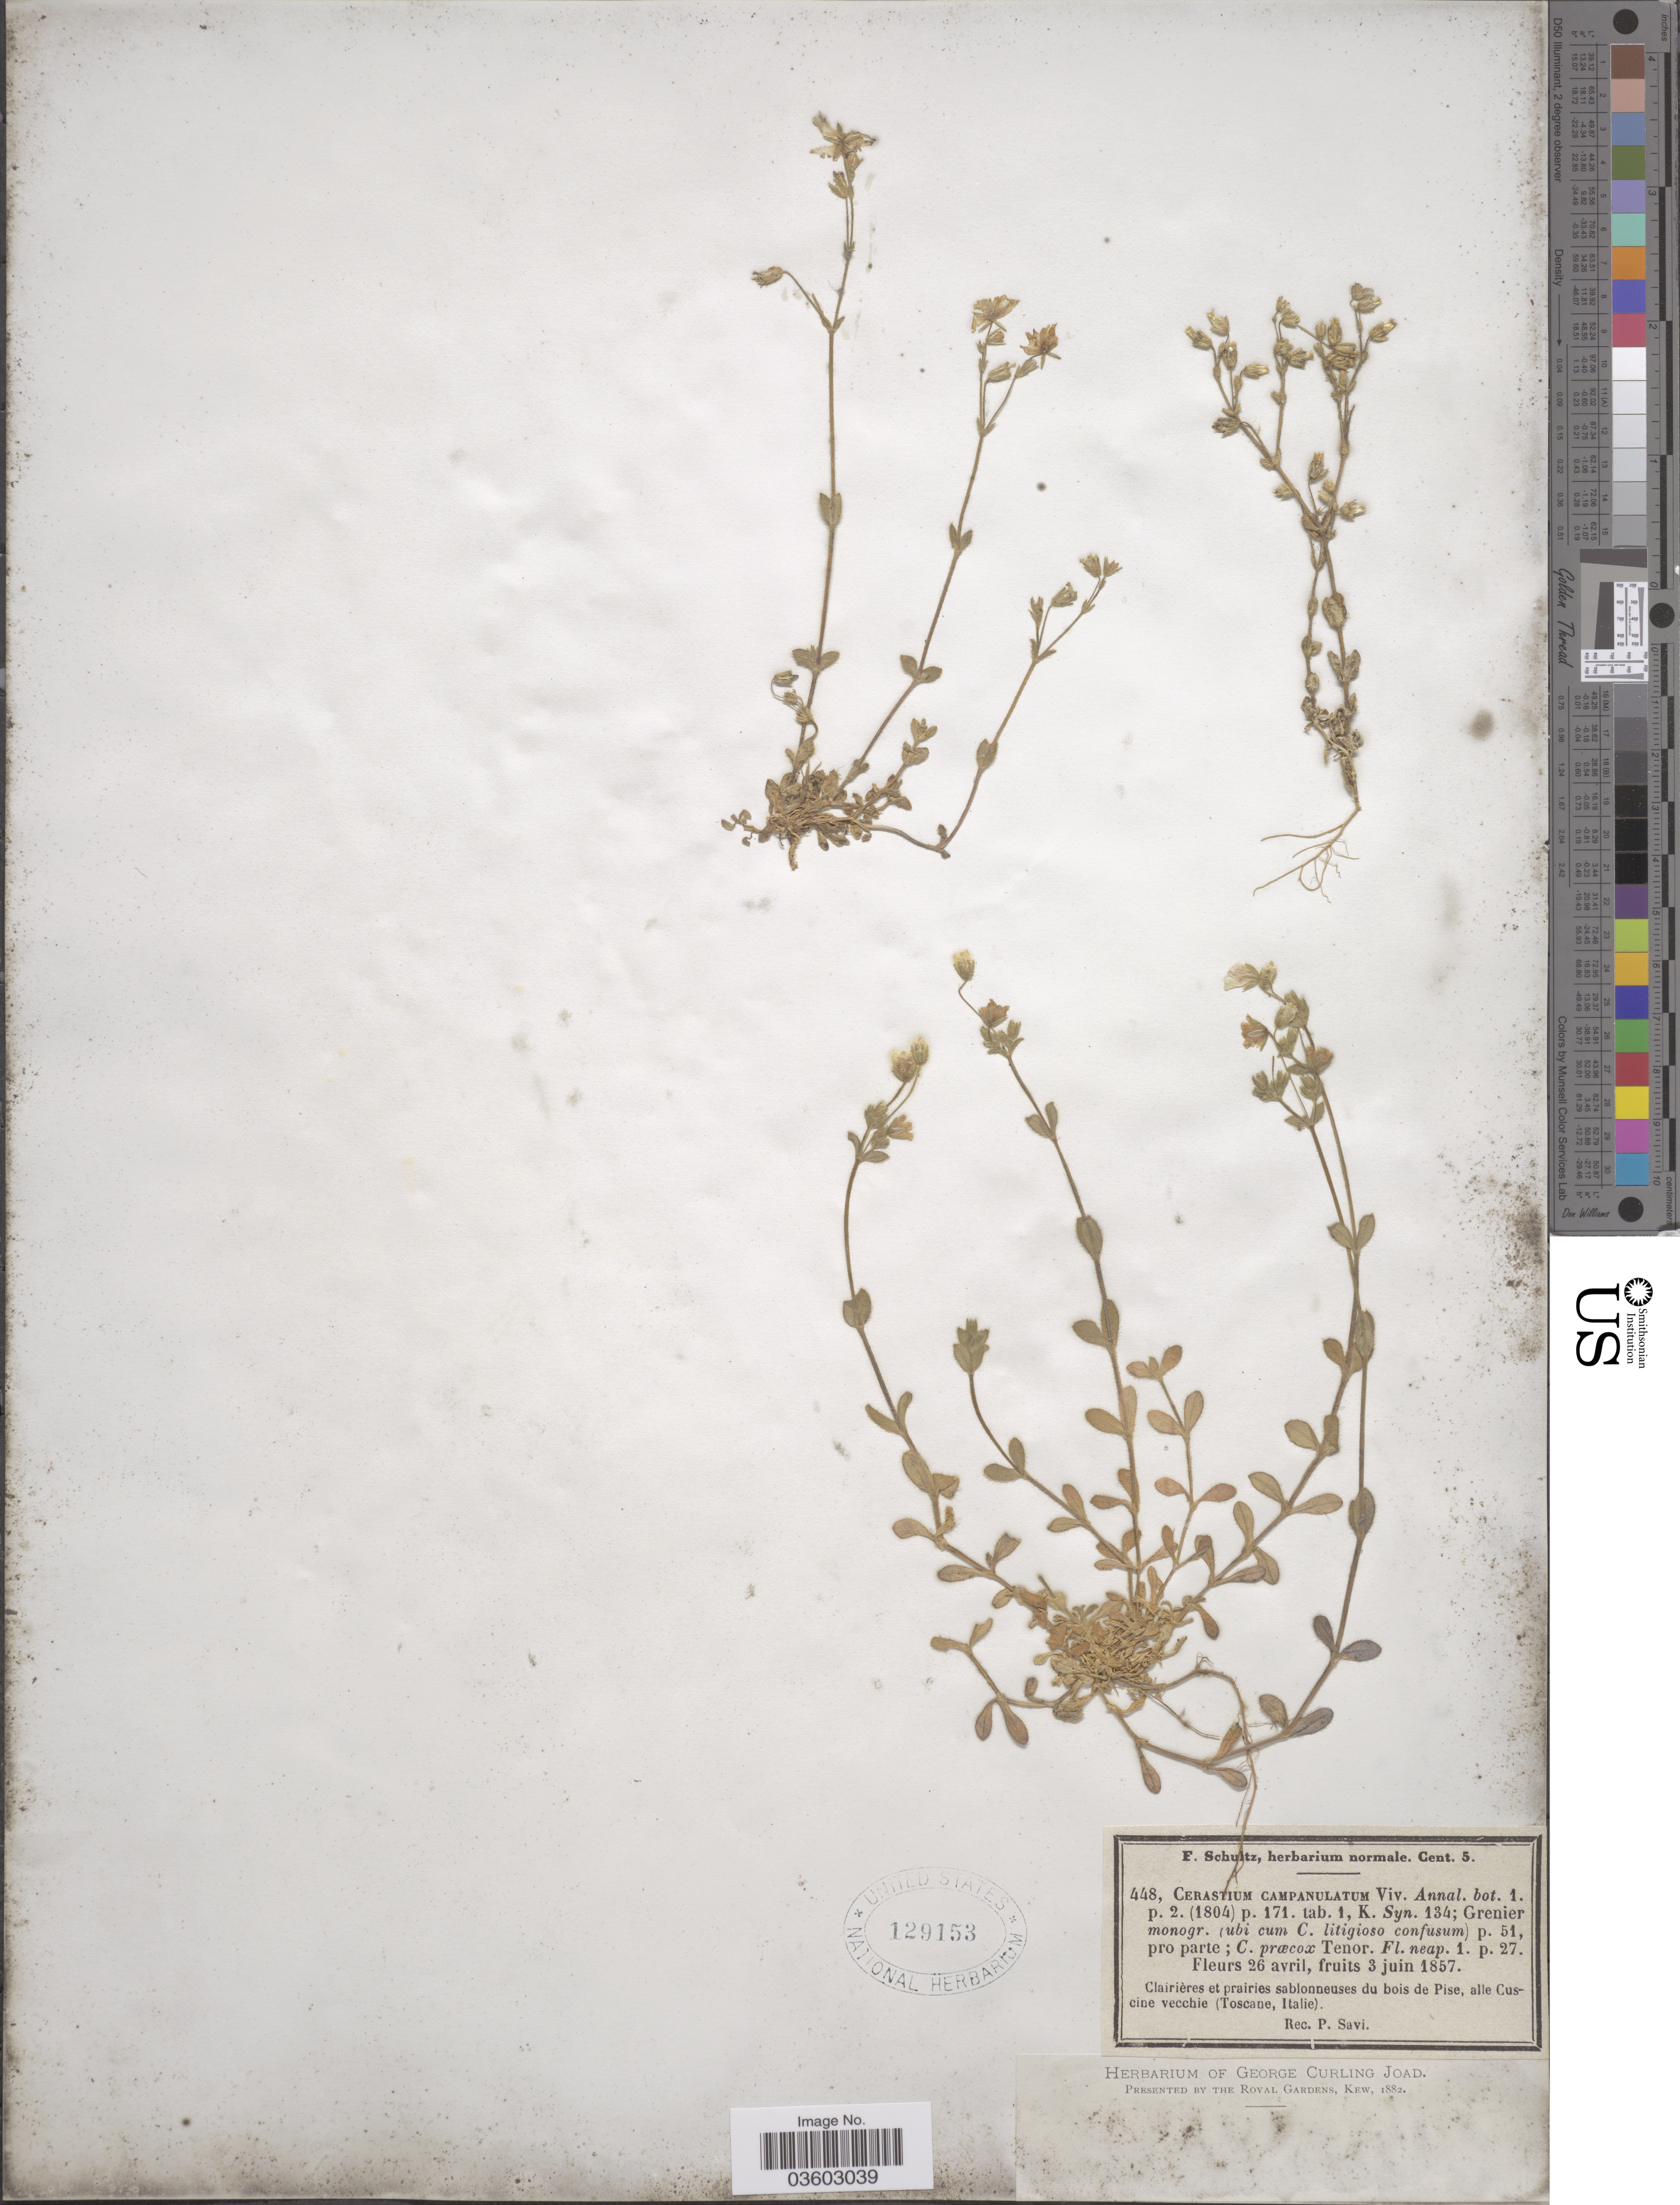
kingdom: Plantae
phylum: Tracheophyta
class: Magnoliopsida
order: Caryophyllales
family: Caryophyllaceae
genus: Cerastium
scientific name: Cerastium campanulatum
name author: Viv.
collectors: P. Savi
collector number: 448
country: Italy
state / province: Tuscany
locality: Bois de Pise, calle Cuscine vecchie (Toscane).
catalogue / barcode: US 129153